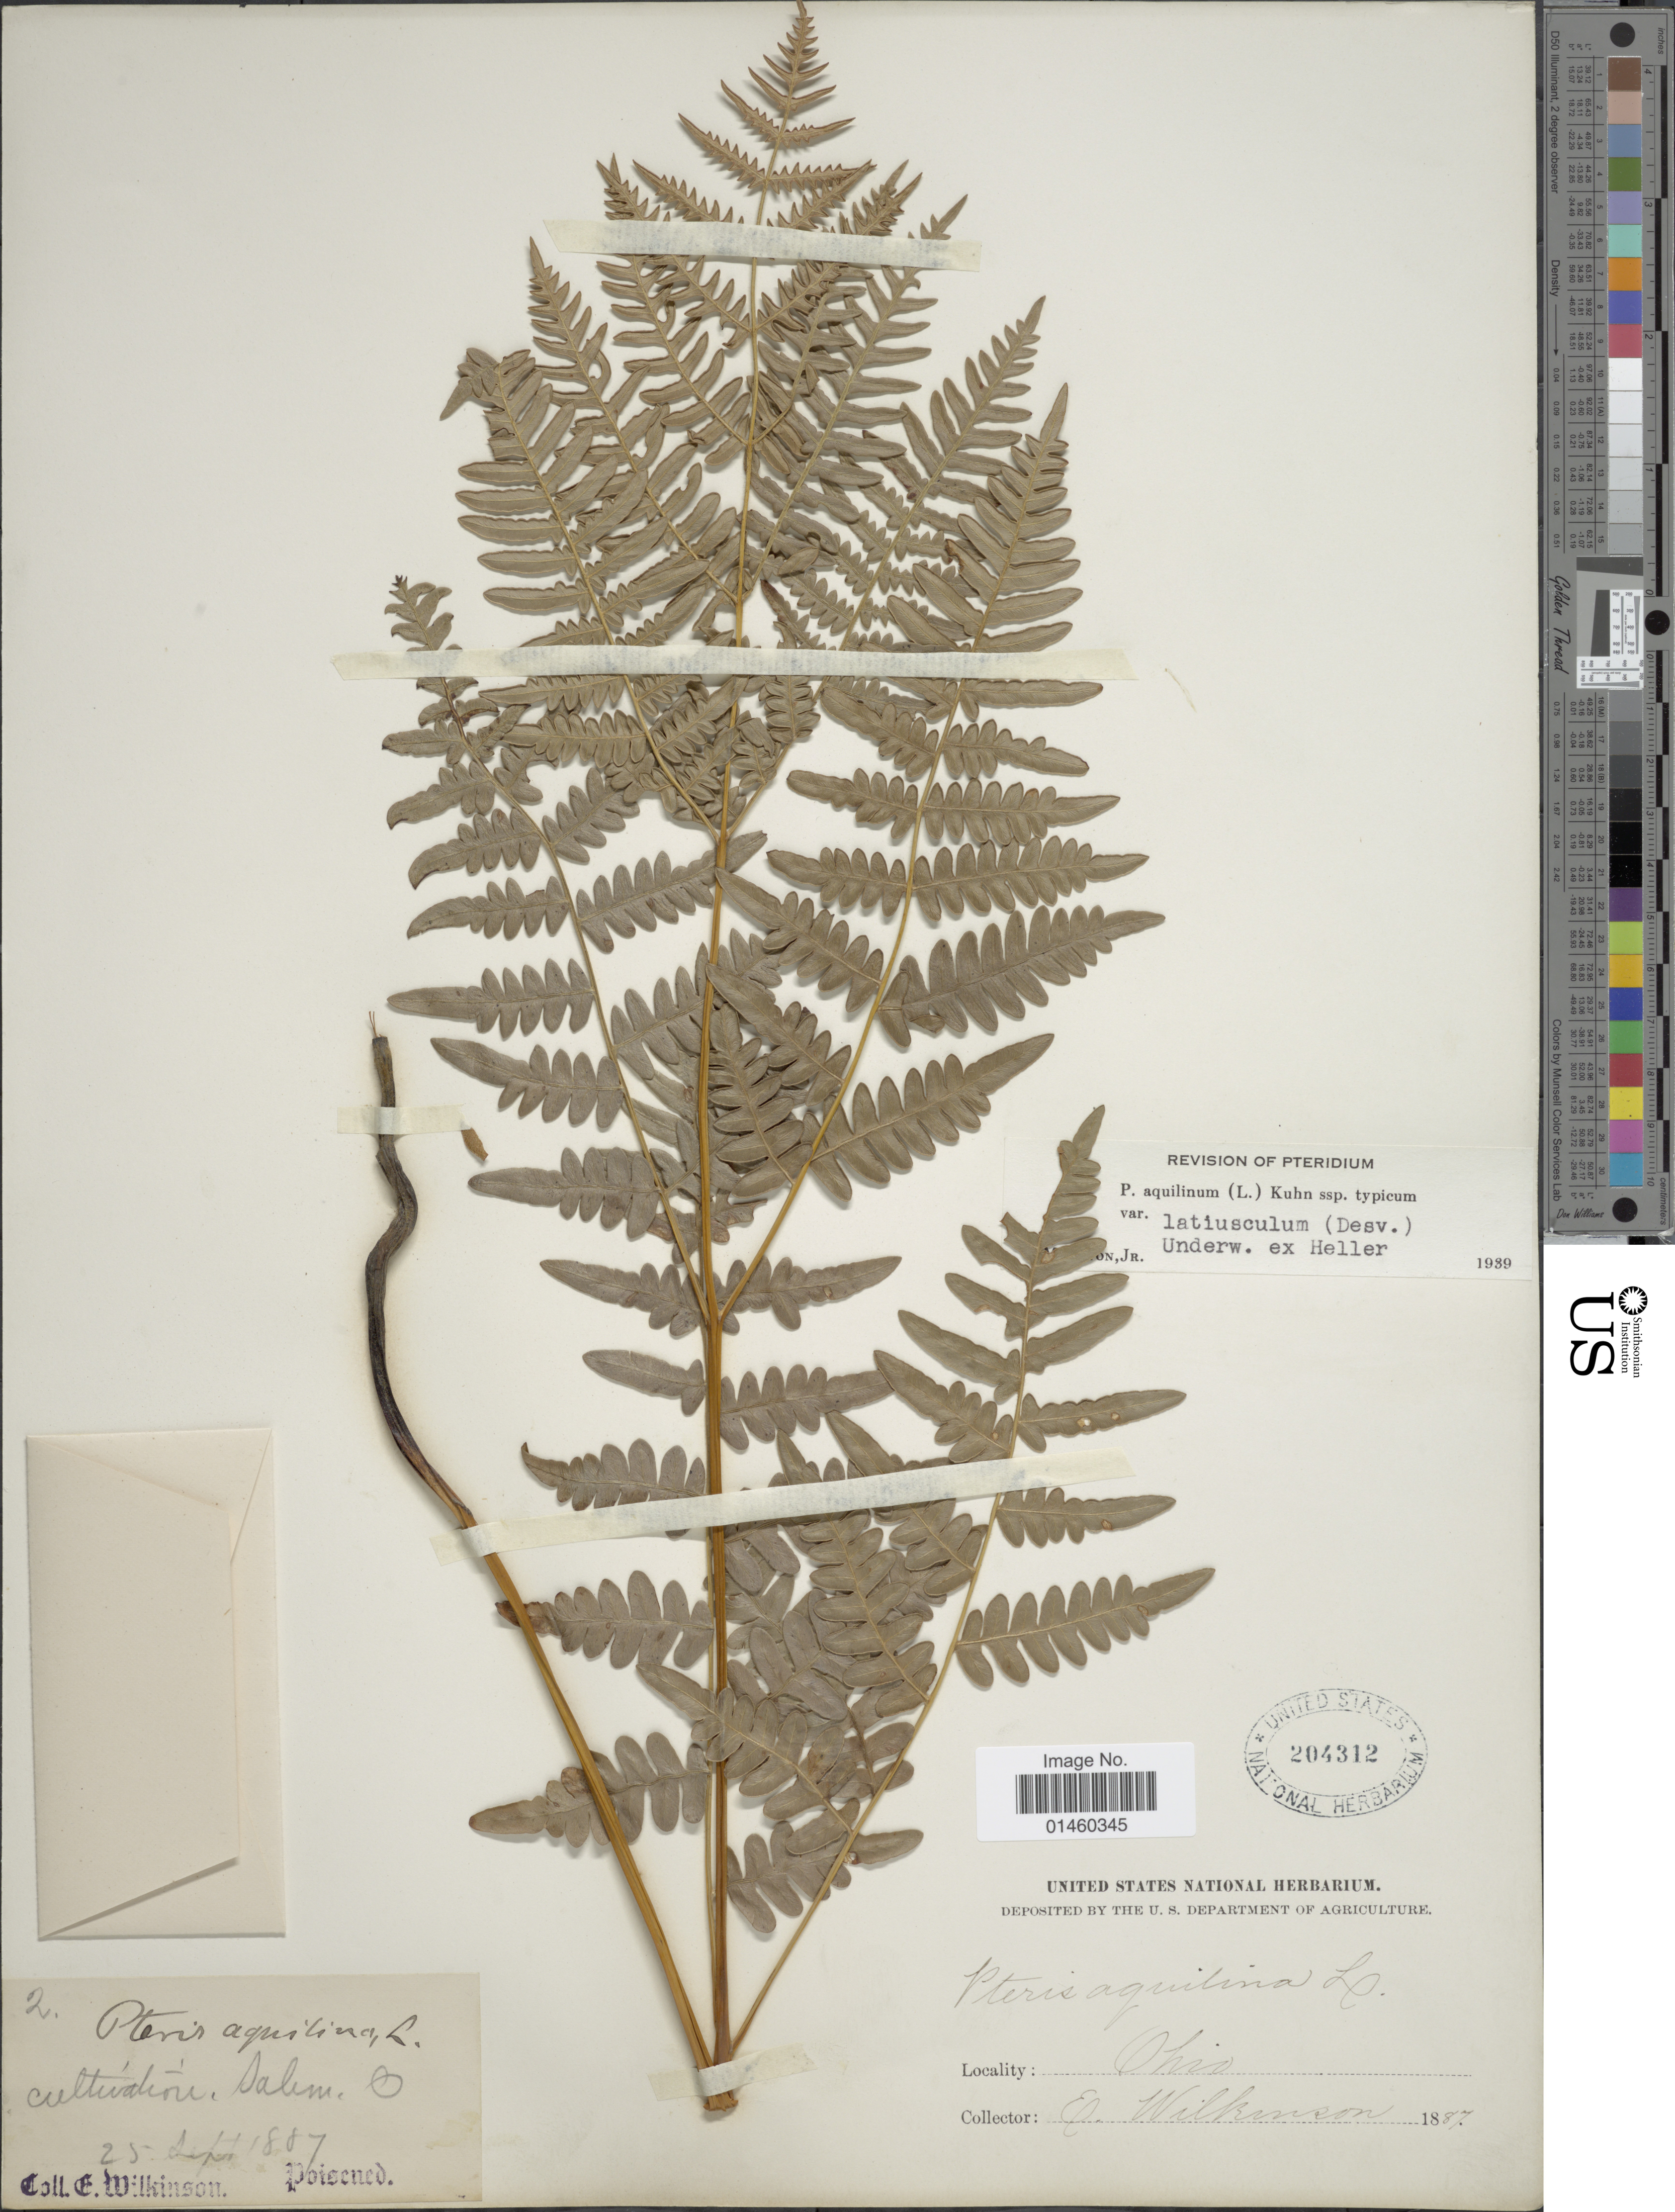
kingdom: Plantae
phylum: Tracheophyta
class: Polypodiopsida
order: Polypodiales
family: Dennstaedtiaceae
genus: Pteridium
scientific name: Pteridium aquilinum var. latiusculum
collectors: E. Wilkinson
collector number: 2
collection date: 1887-09-25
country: United States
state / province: Ohio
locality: Salem. O.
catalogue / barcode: US 204312